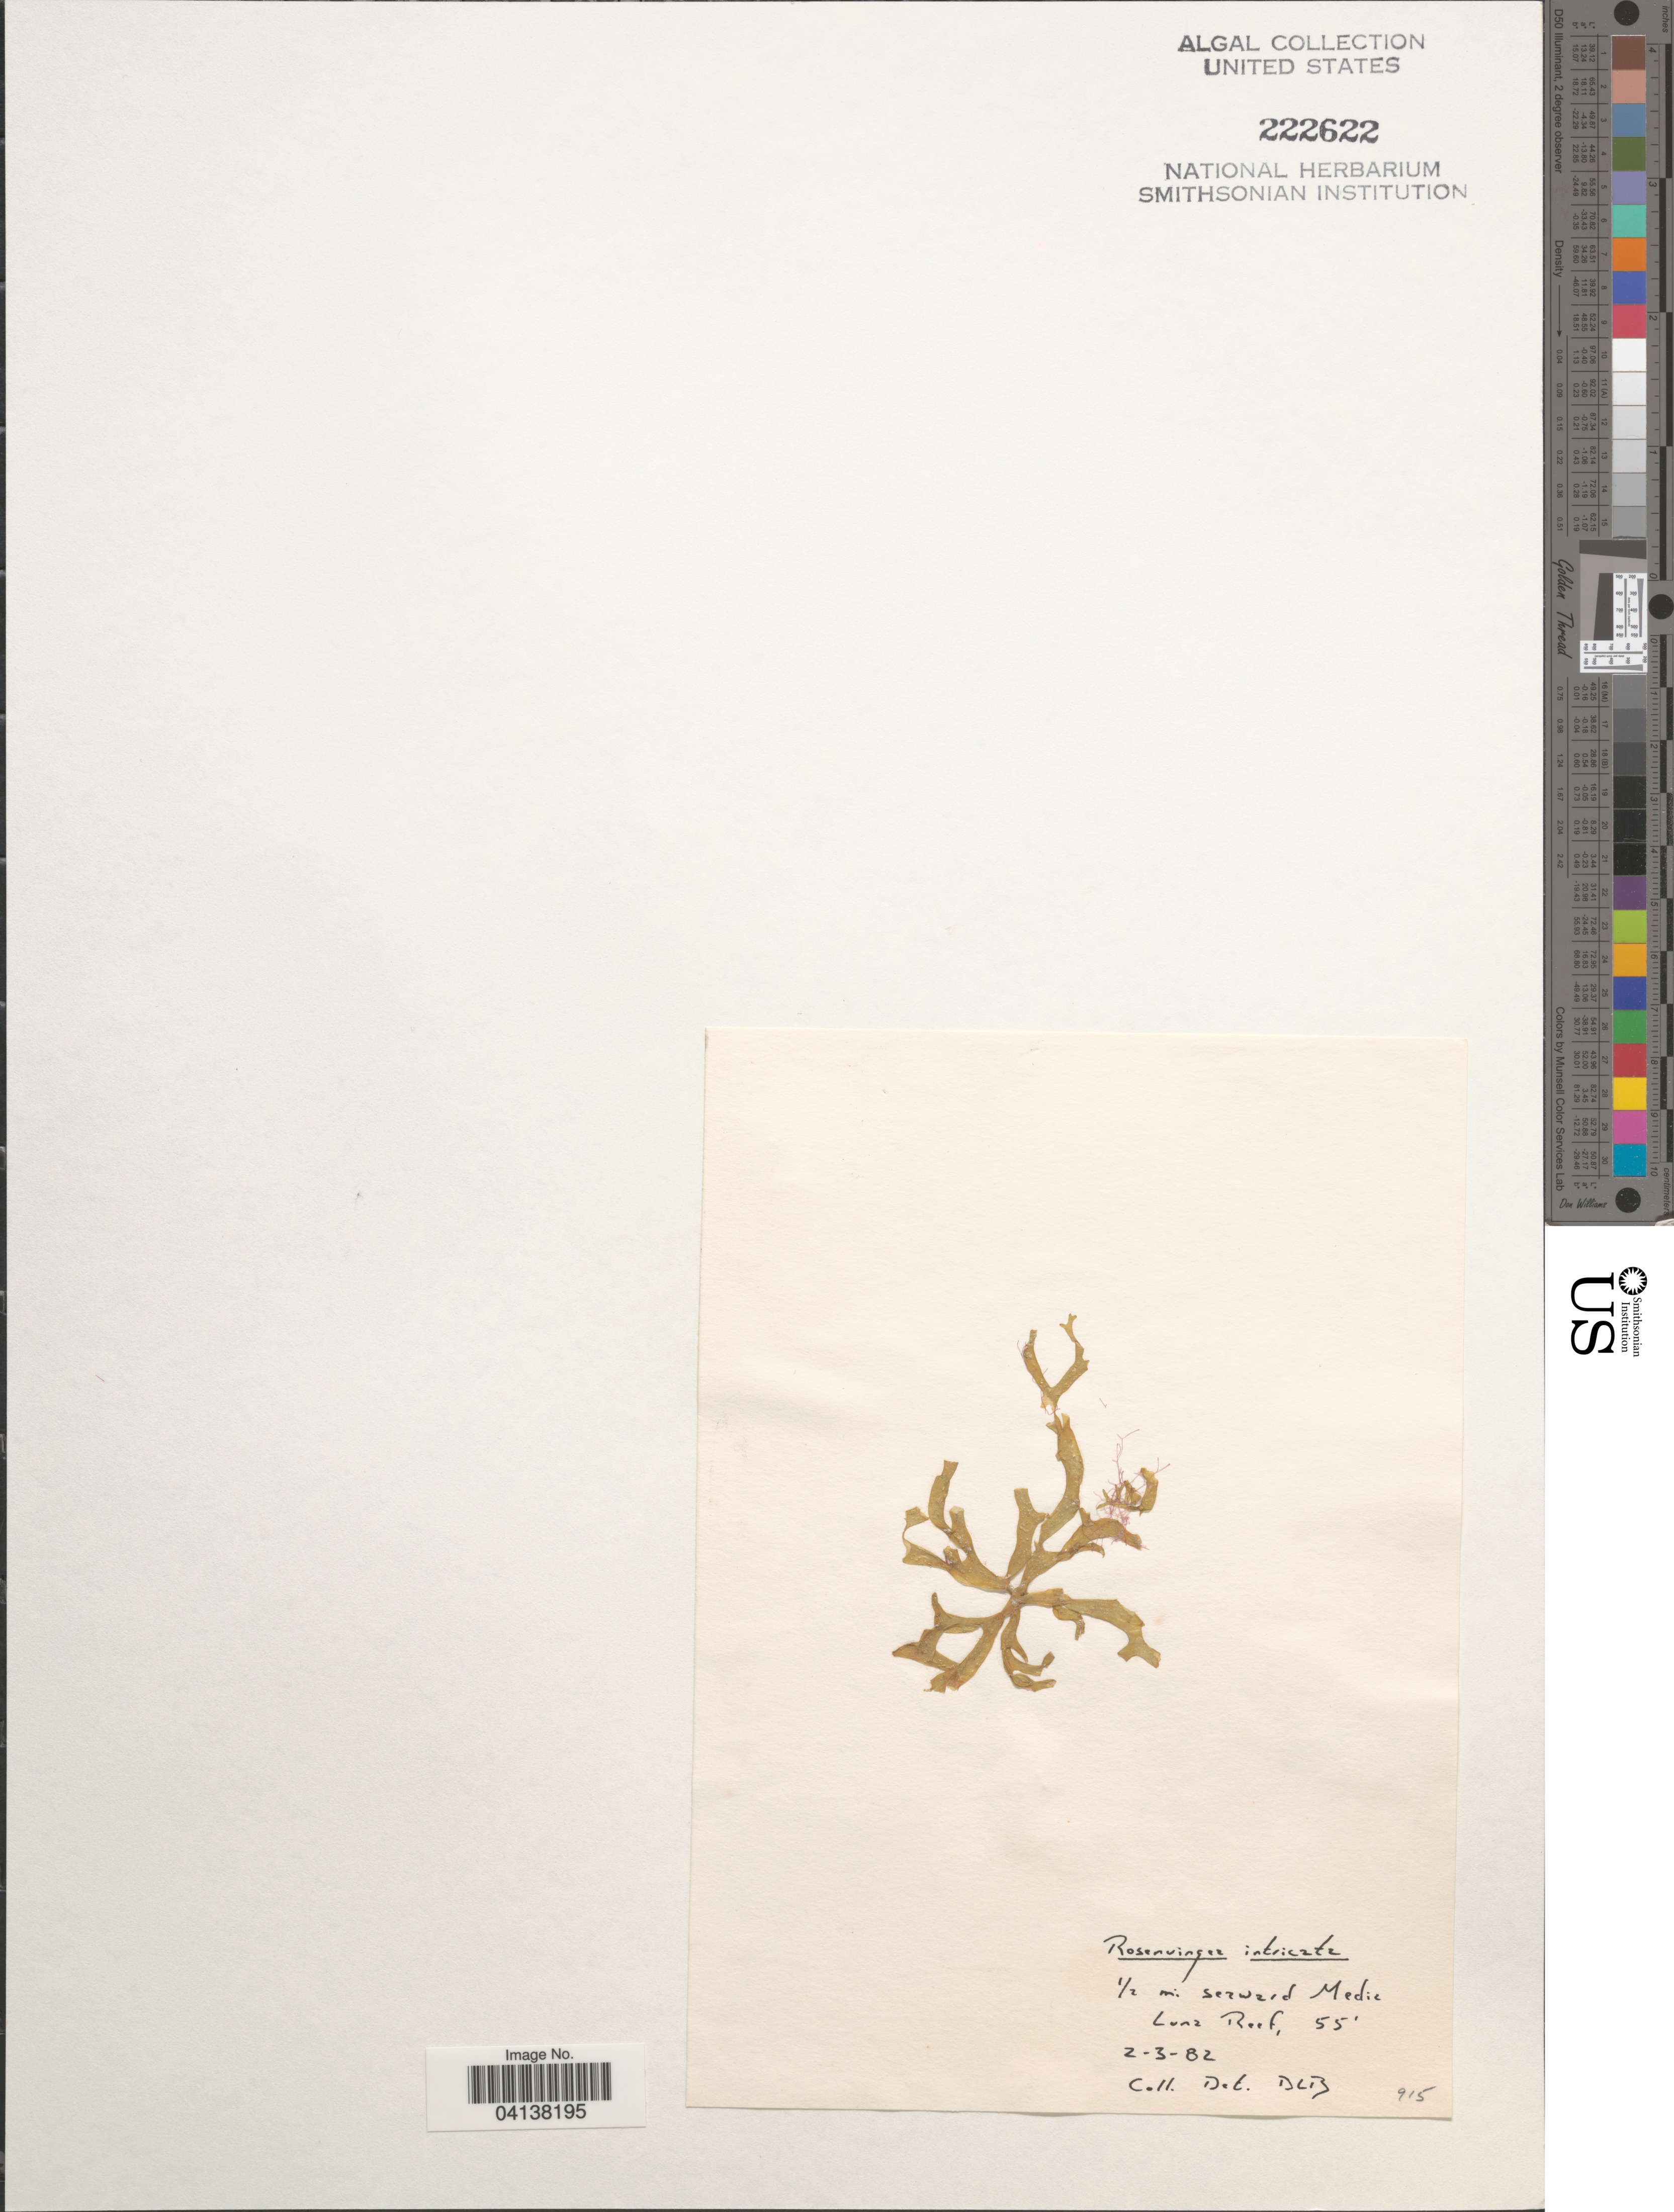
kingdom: Chromista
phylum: Ochrophyta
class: Phaeophyceae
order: Scytosiphonales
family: Scytosiphonaceae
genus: Rosenvingea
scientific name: Rosenvingea endiviifolia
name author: (Martius) M.J. Wynne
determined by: Algae name updating Project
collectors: D. L. B.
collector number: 915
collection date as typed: Transcribed d/m/y: 2/3/82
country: Puerto Rico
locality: ½ mi seaward Media Luna Reef.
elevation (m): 17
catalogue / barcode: US 222622